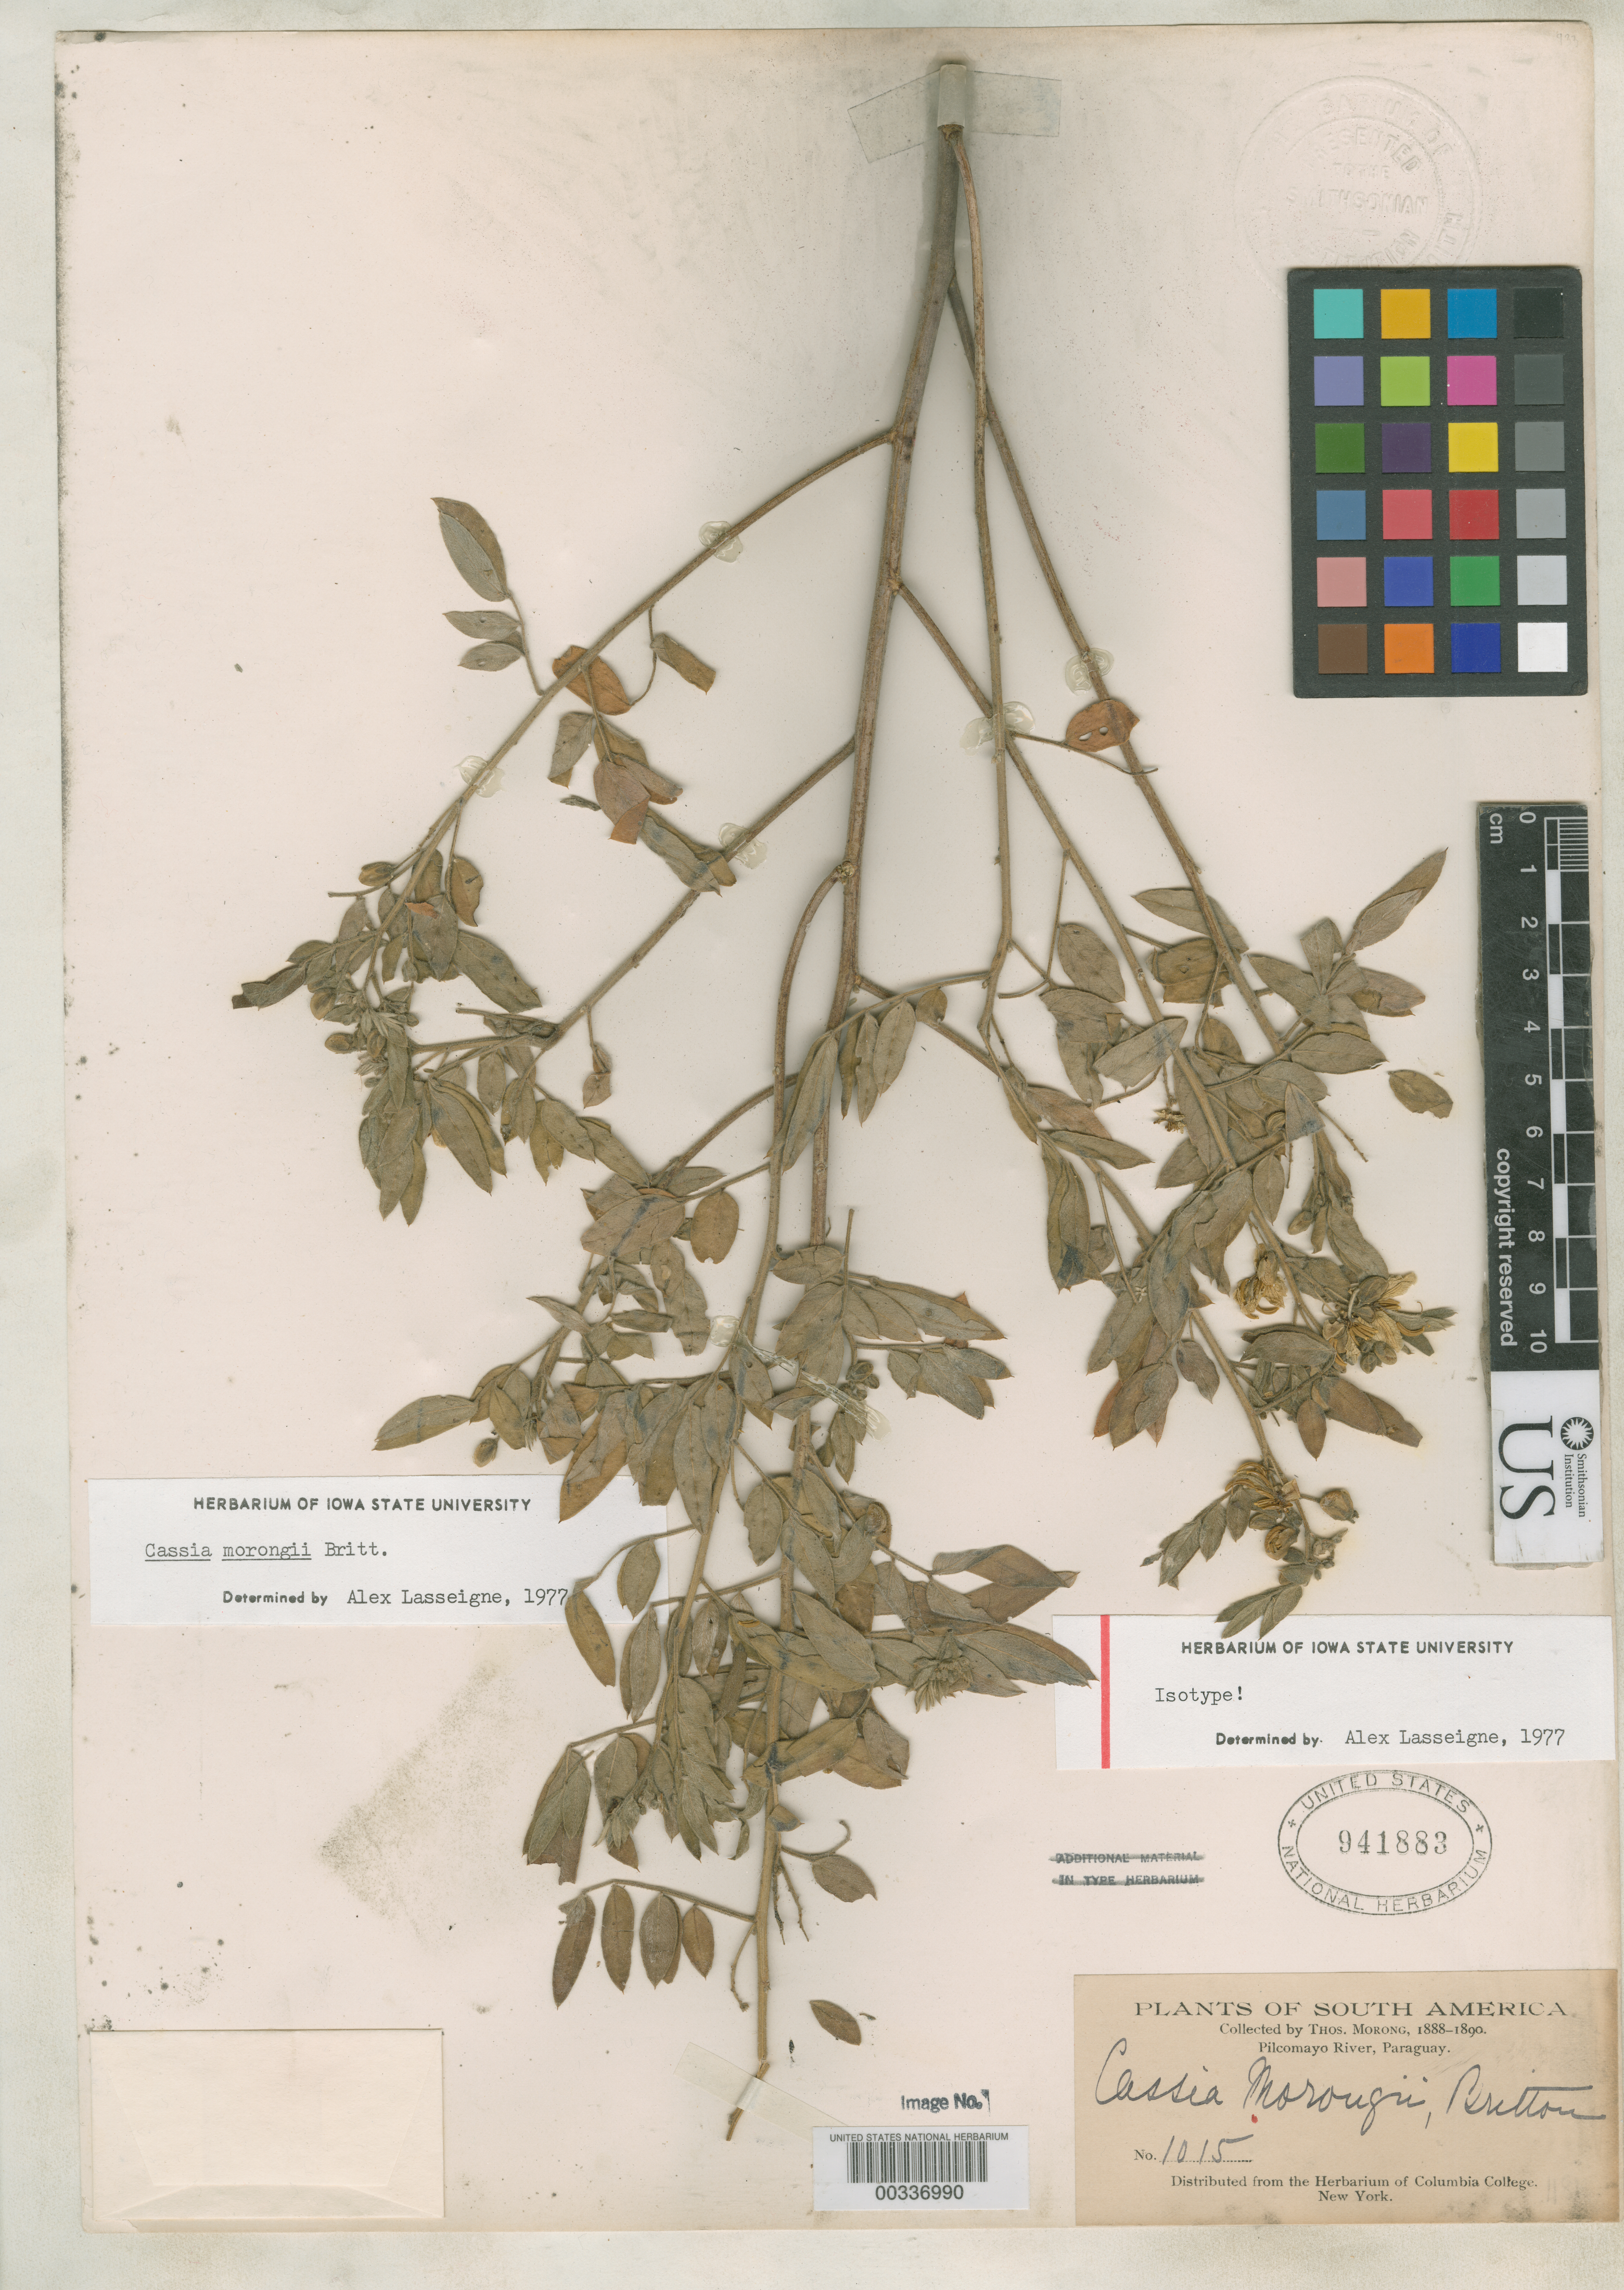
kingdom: Plantae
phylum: Tracheophyta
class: Magnoliopsida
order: Fabales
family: Fabaceae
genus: Cassia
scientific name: Cassia morongii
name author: Britton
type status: Isotype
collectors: T. Morong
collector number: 1015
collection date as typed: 1888 to -- --- 1890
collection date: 1888/1890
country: Paraguay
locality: Pilcomayo River.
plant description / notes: From the herbarium of J. Donnell Smith.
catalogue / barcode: US 941883